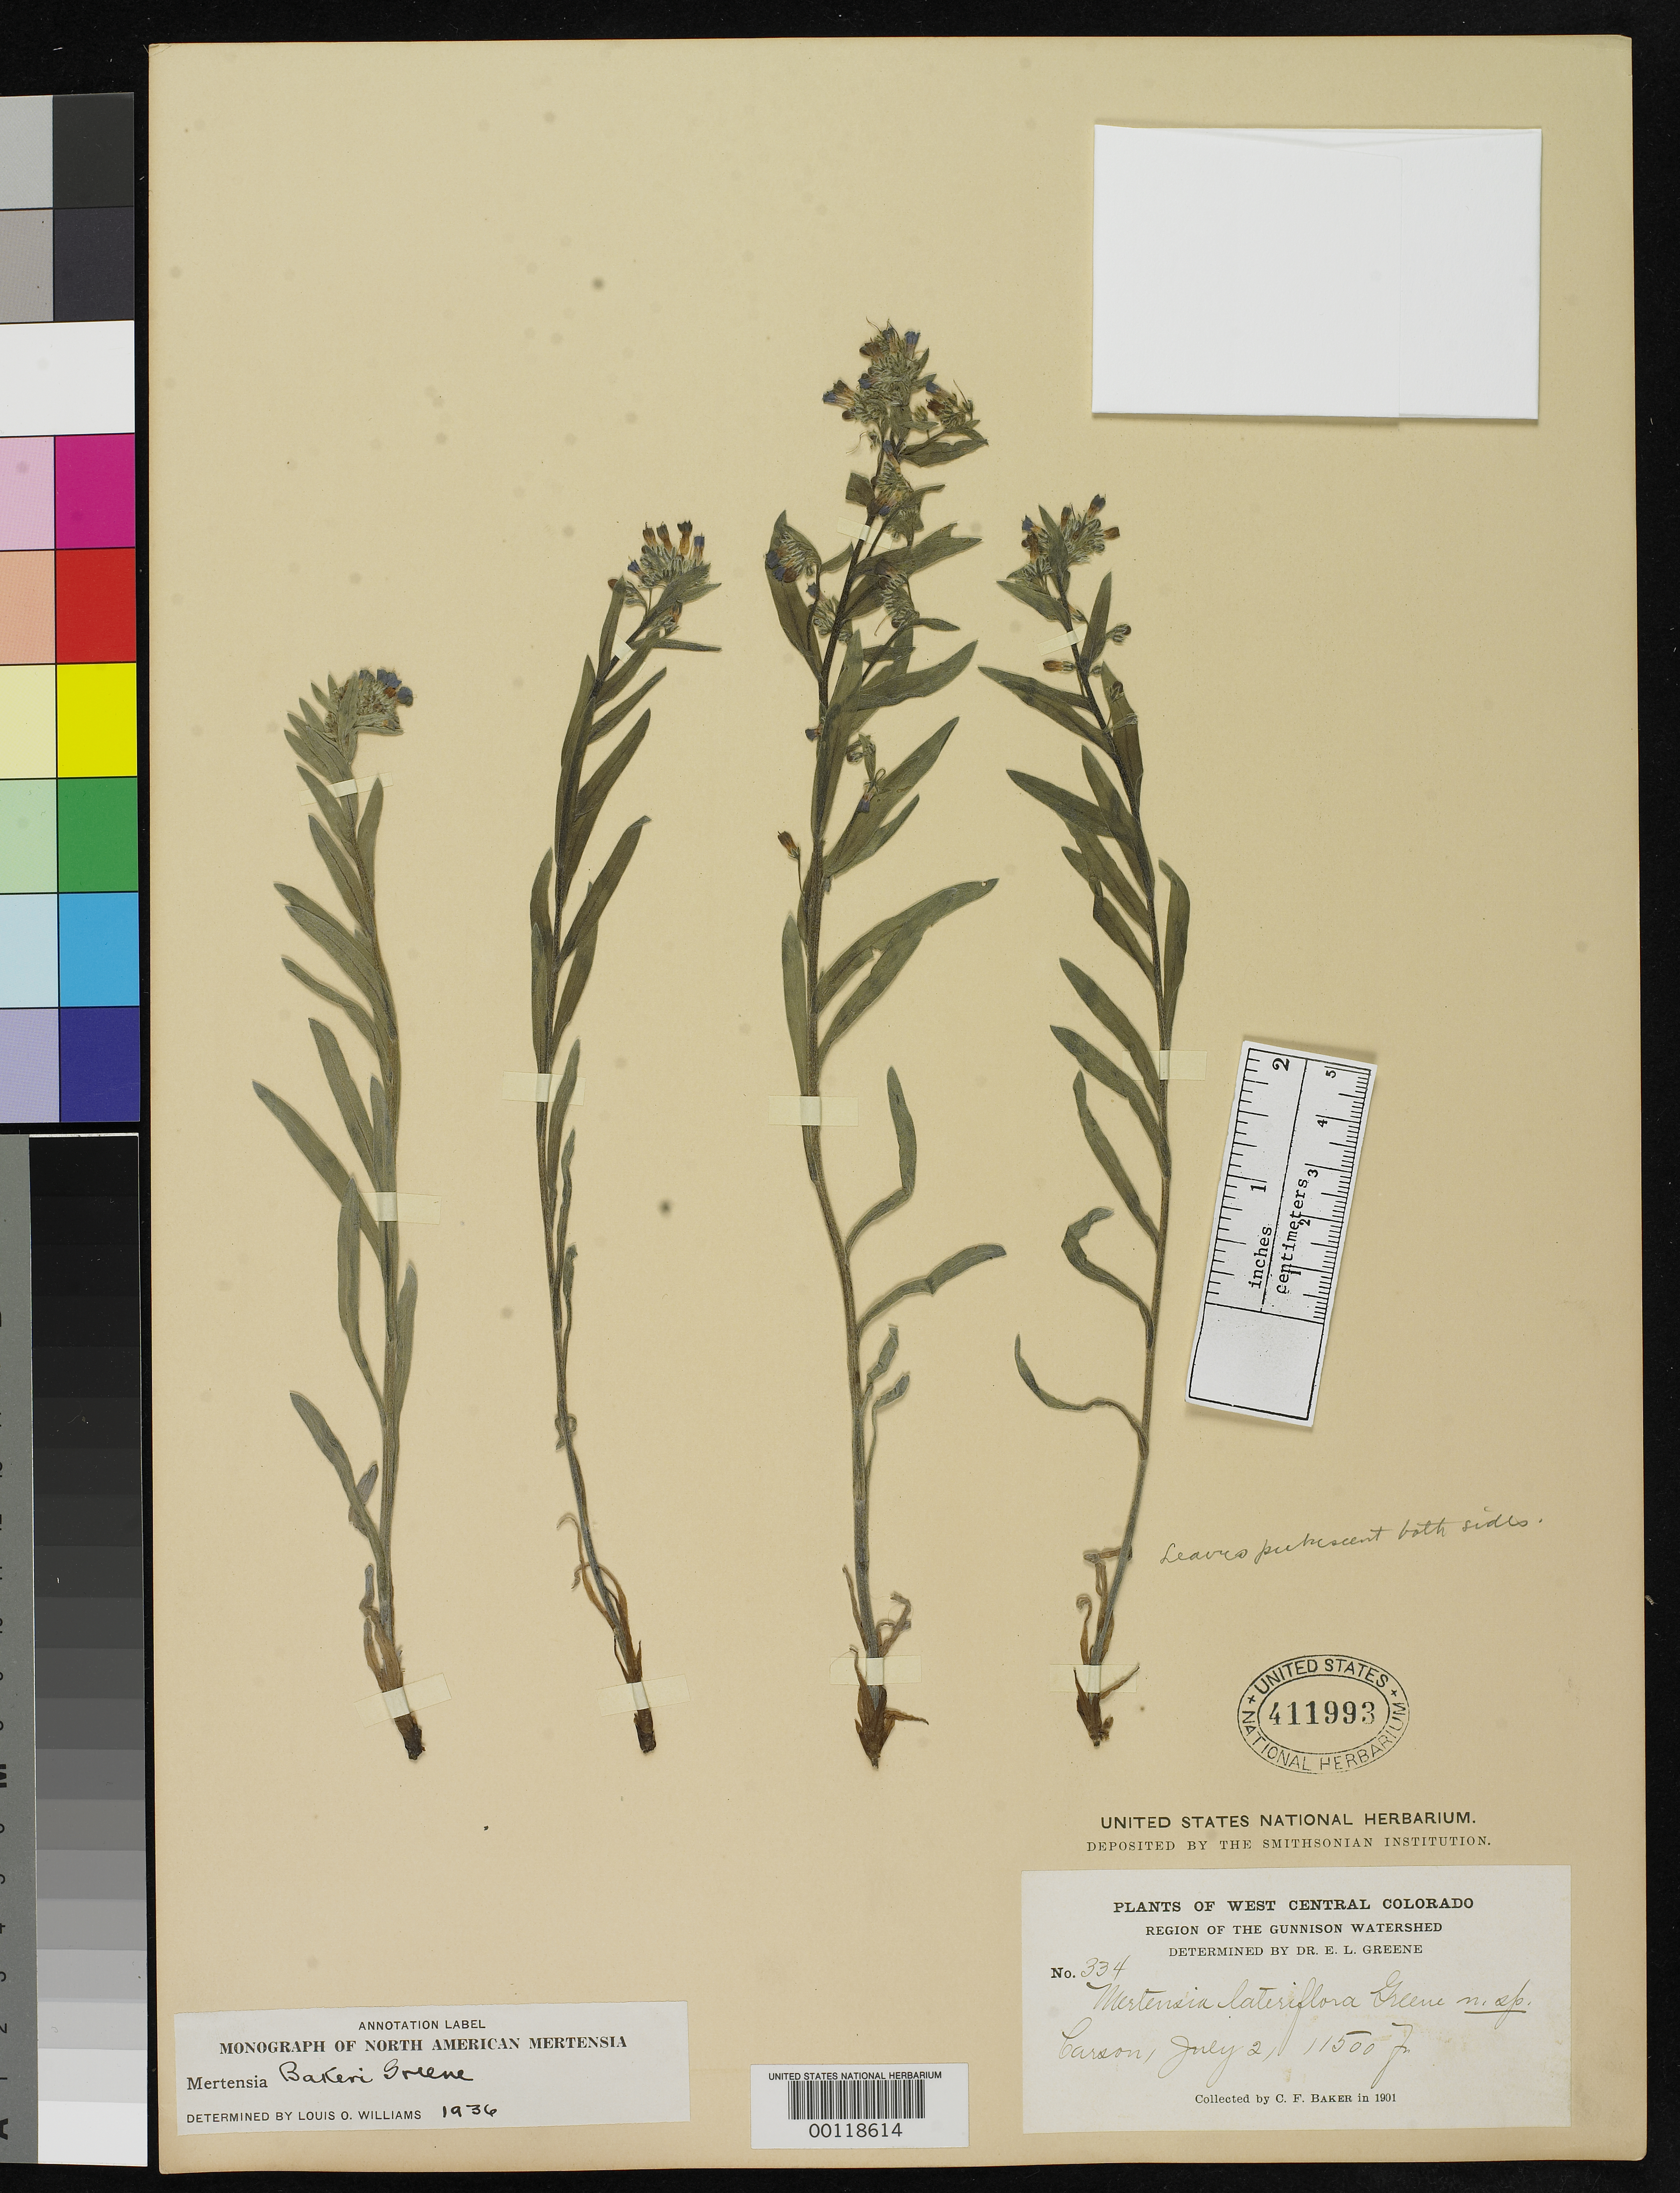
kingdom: Plantae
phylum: Tracheophyta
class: Magnoliopsida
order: Boraginales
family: Boraginaceae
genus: Mertensia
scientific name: Mertensia lateriflora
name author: Greene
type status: Isotype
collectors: C. F. Baker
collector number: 334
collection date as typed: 02 Jul 1901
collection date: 1901-07-02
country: United States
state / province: Colorado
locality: Above Carson.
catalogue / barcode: US 411993